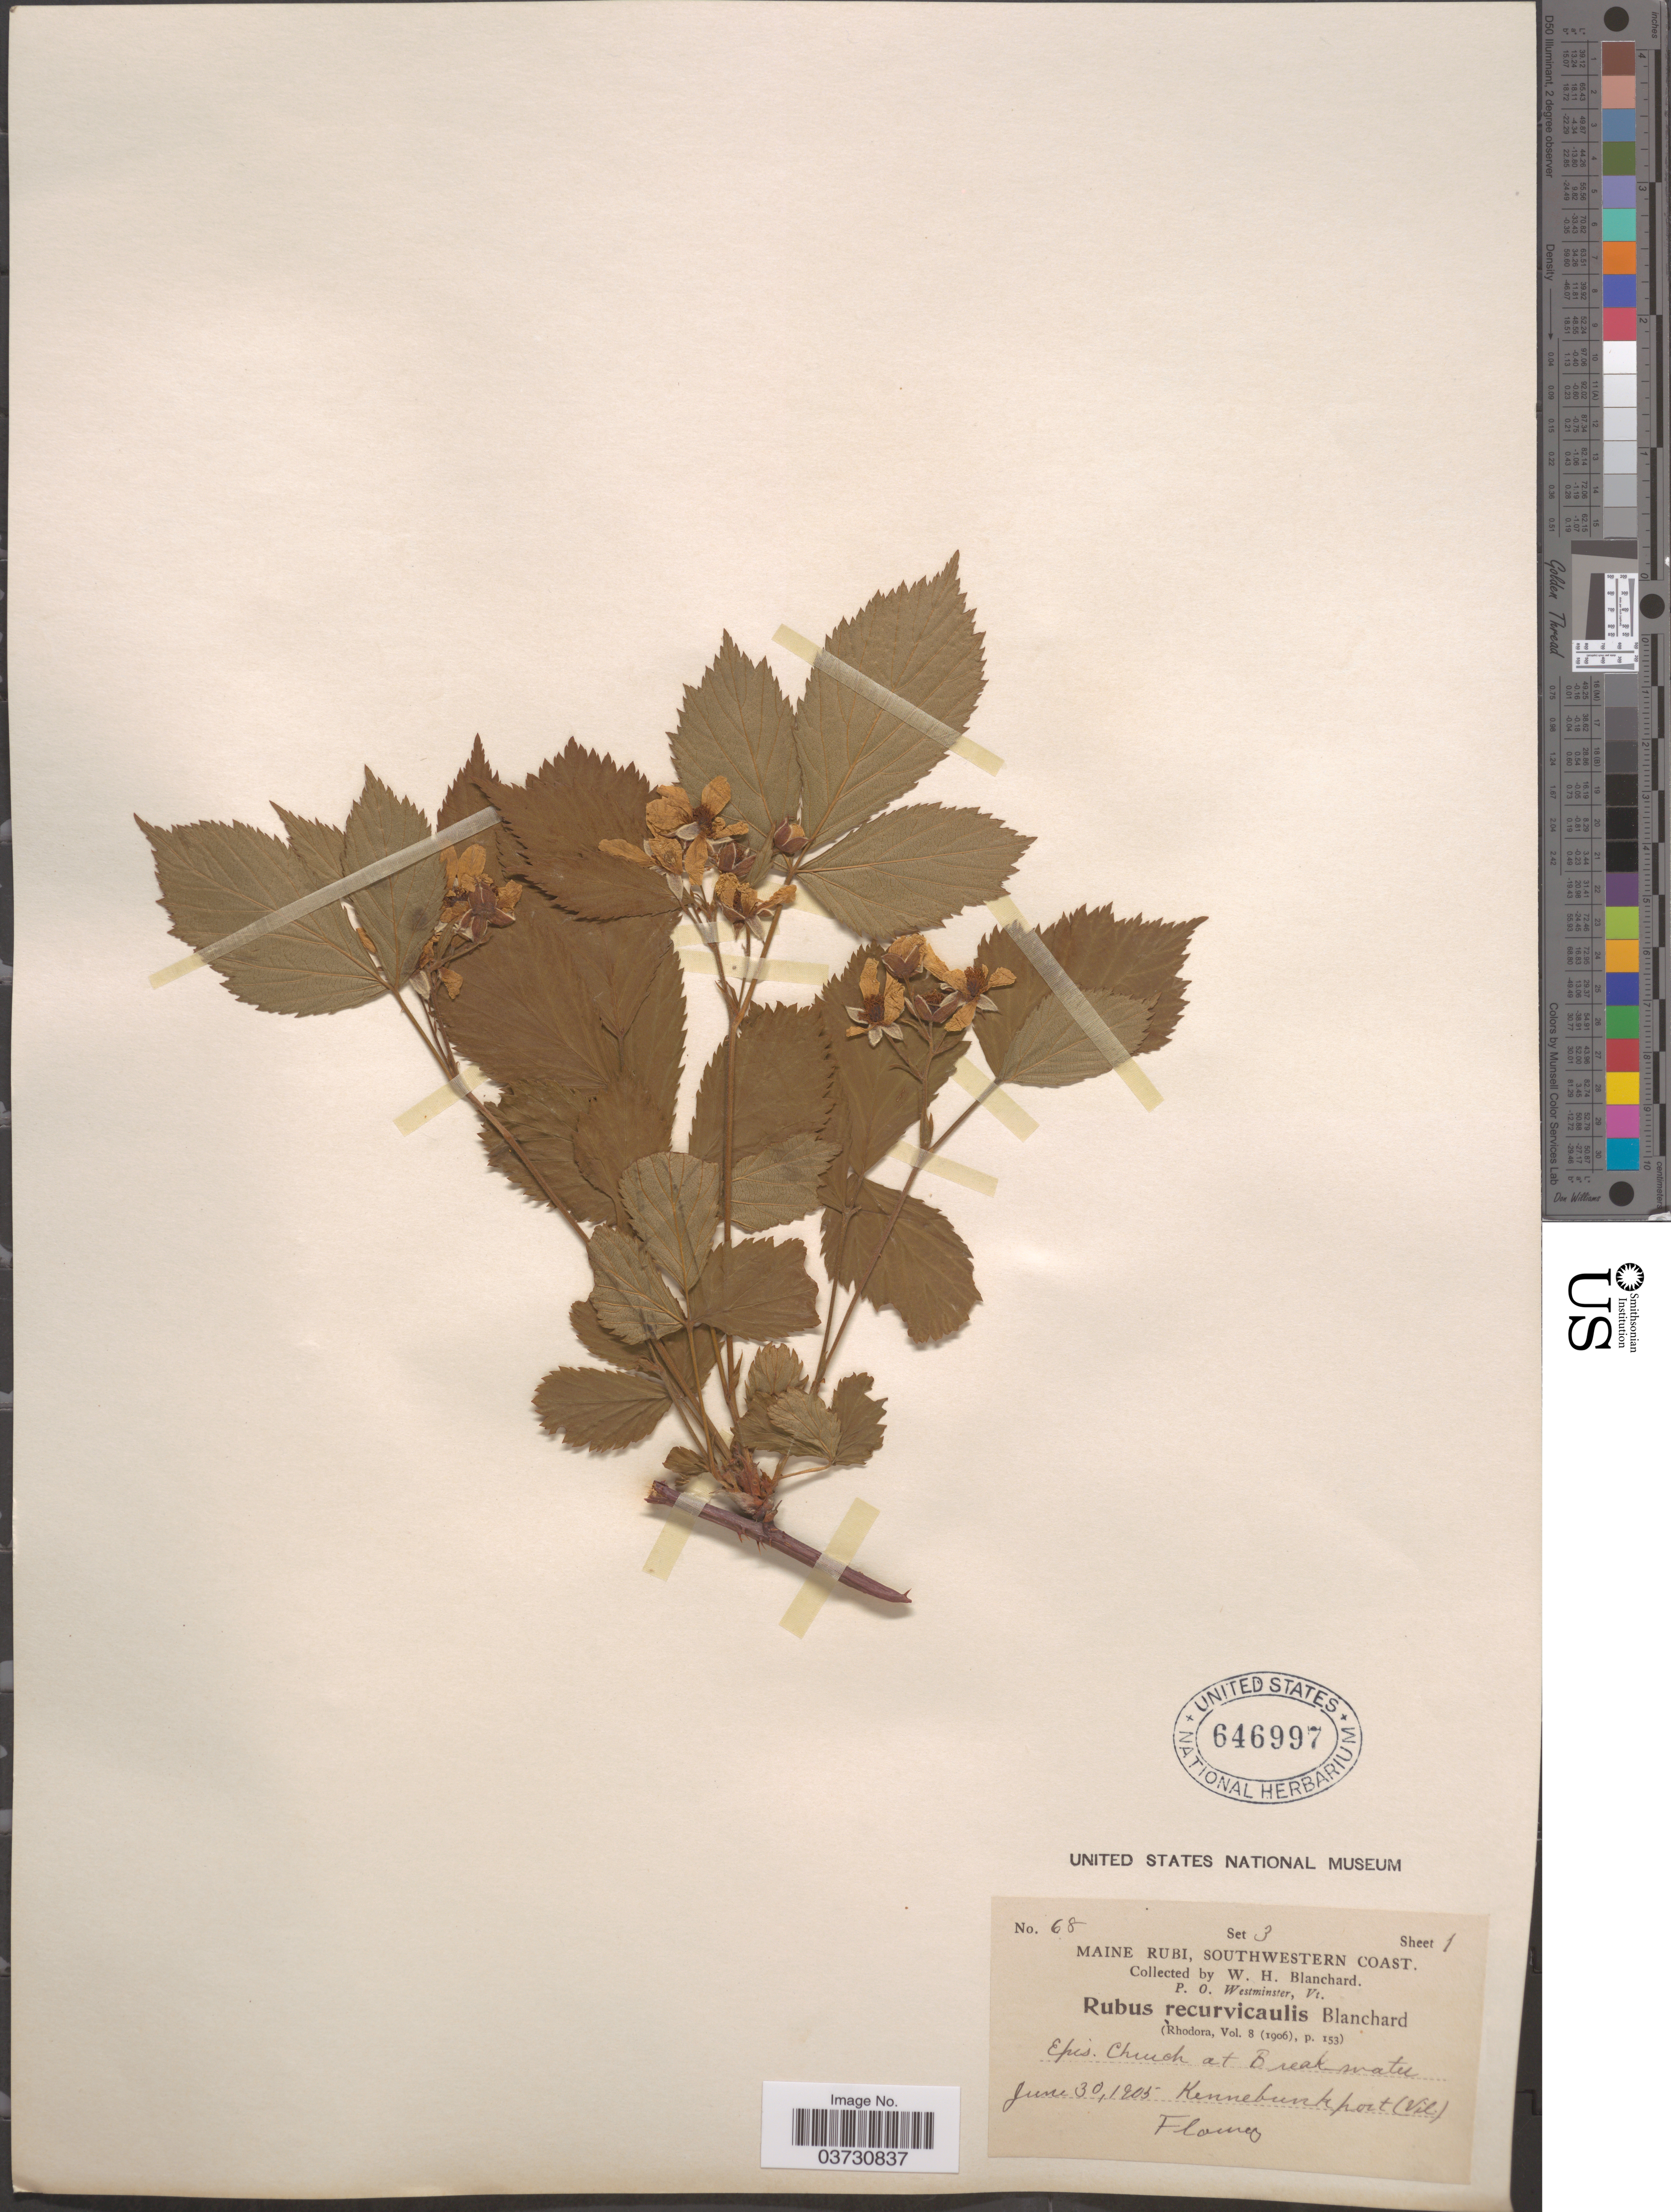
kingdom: Plantae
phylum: Tracheophyta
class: Magnoliopsida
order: Rosales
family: Rosaceae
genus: Rubus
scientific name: Rubus pergratus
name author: Blanch.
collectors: W. H. Blanchard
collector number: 68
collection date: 1905-06-30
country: United States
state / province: Maine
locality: Maine Rubi, Southwestern Coast, Epis. Church at Breakwater. Kennebunkport (Vil).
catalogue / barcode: US 646997